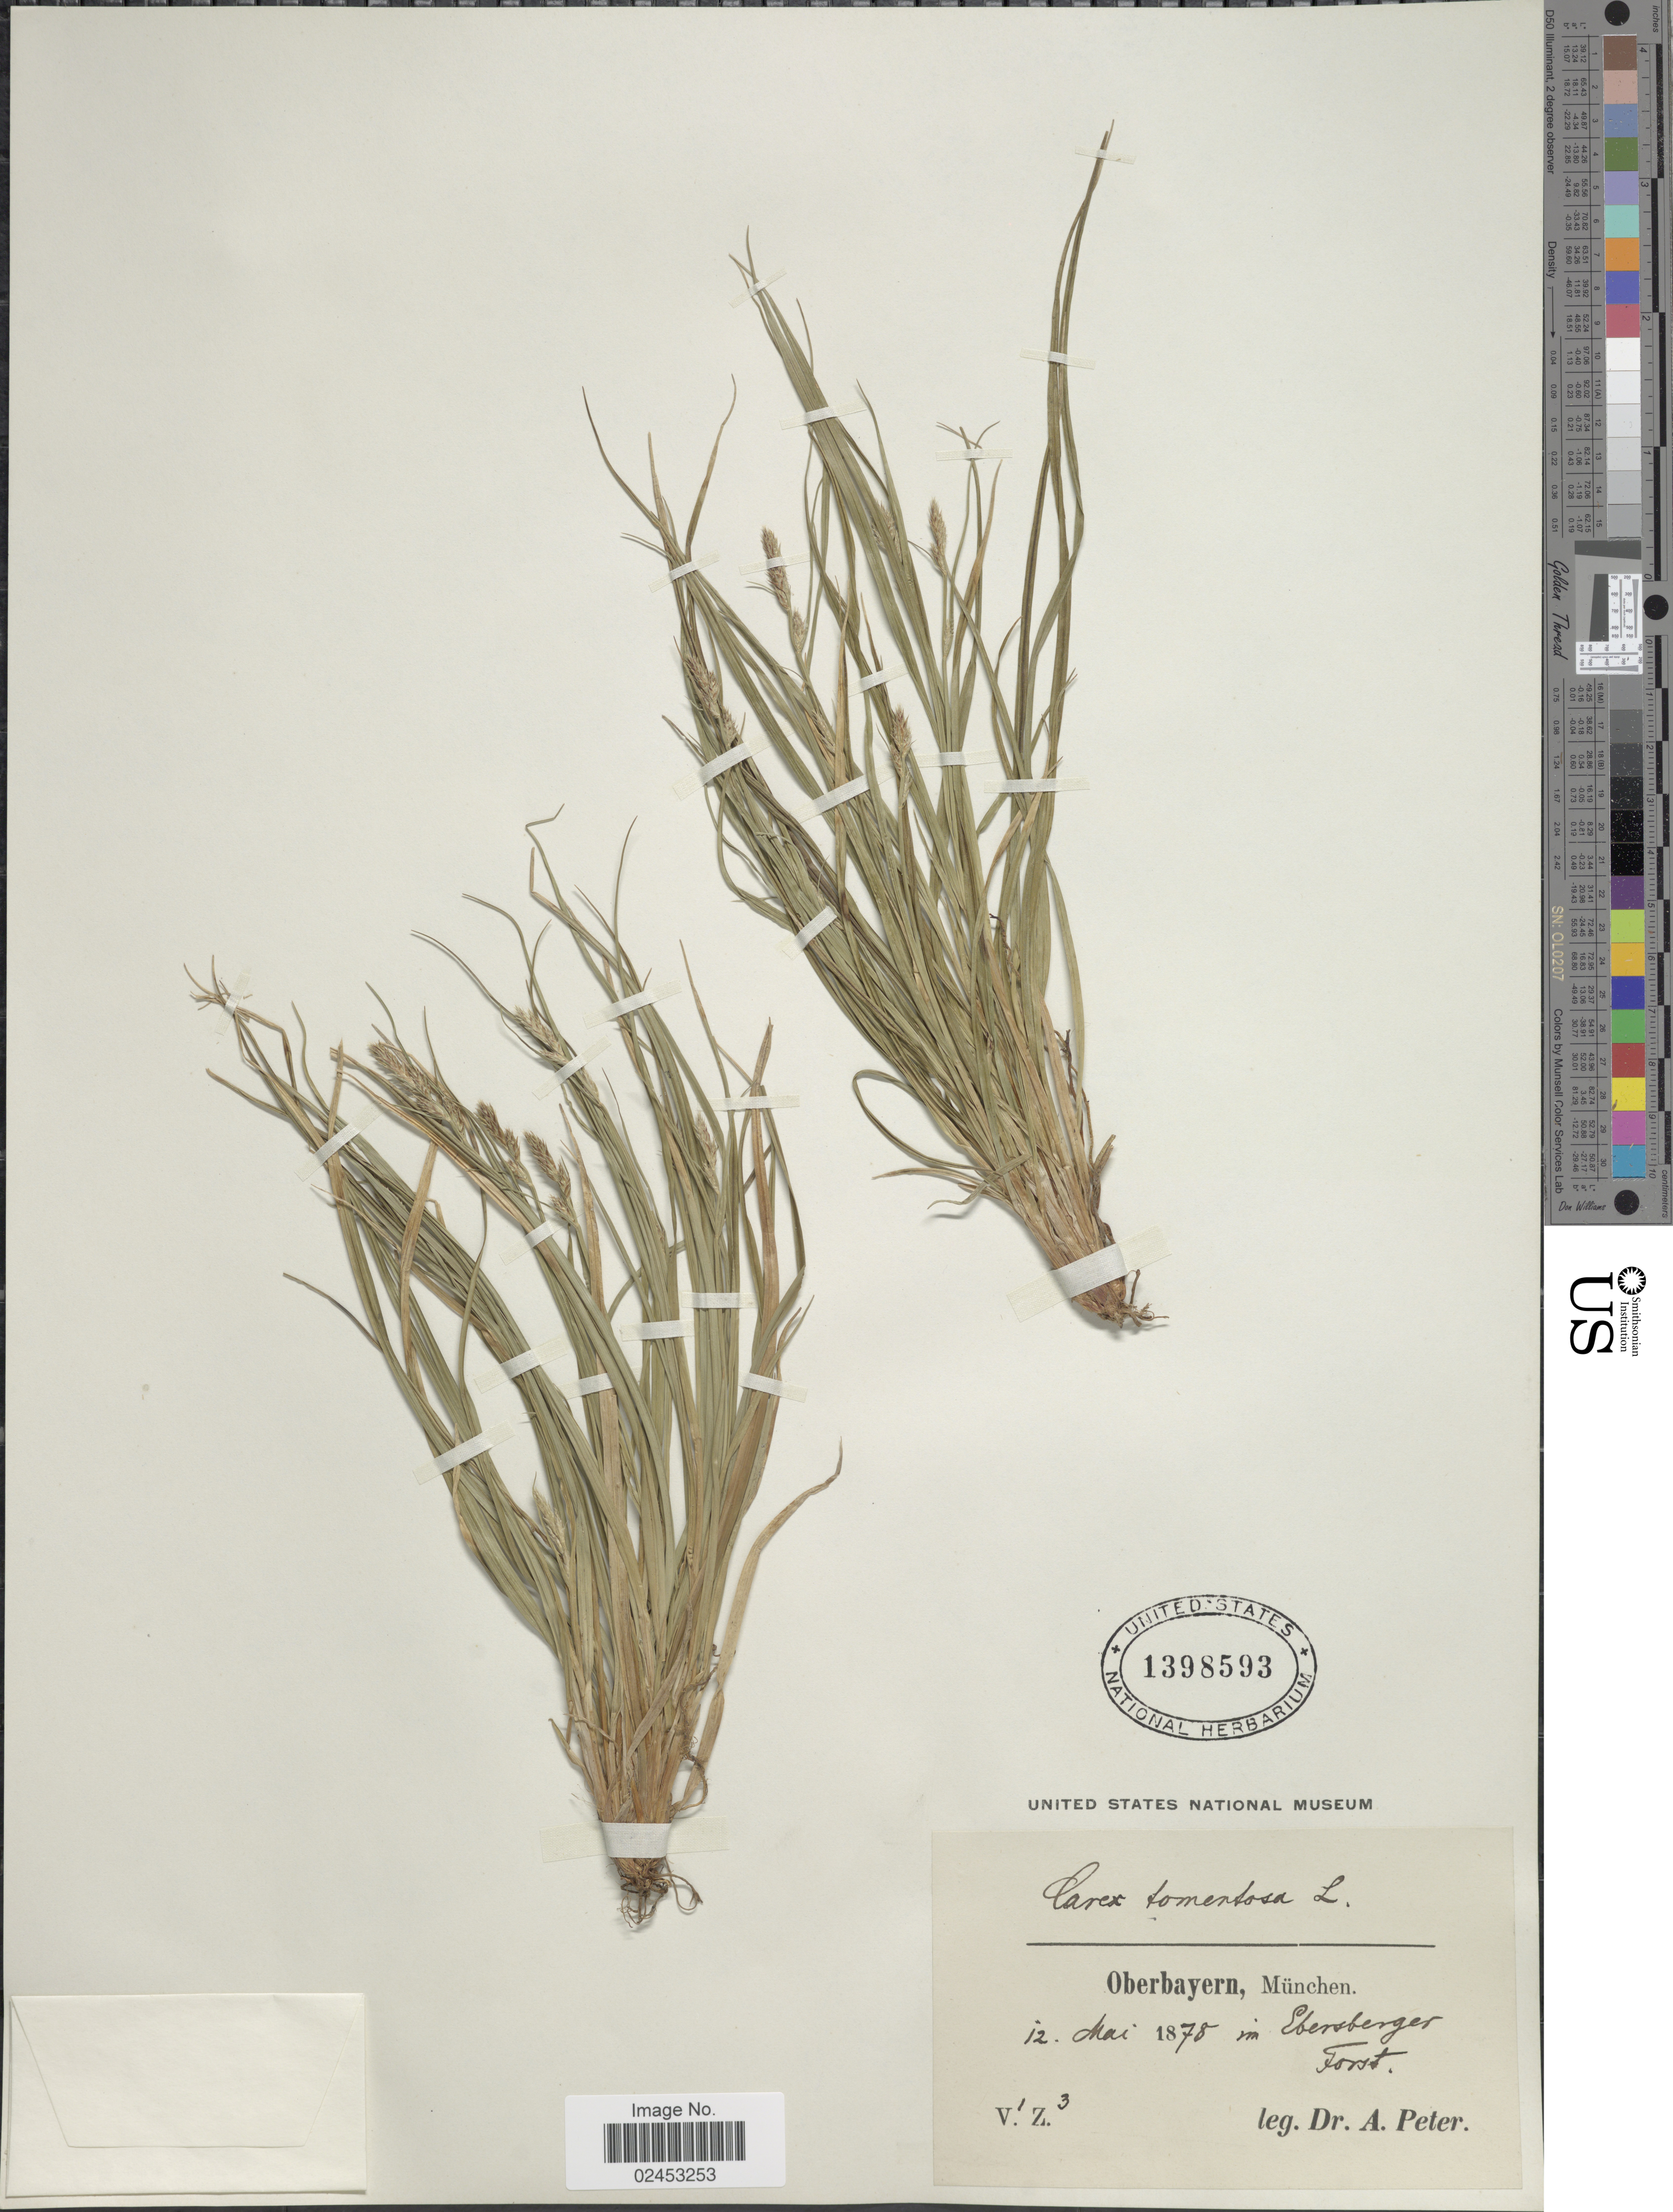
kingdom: Plantae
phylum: Tracheophyta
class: Liliopsida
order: Poales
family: Cyperaceae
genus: Carex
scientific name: Carex tomentosa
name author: L.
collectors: A. Peter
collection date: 1878-05-12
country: Germany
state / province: Bayern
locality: Oberbayern, Munchen, im Eberberger Forst.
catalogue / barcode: US 1398593